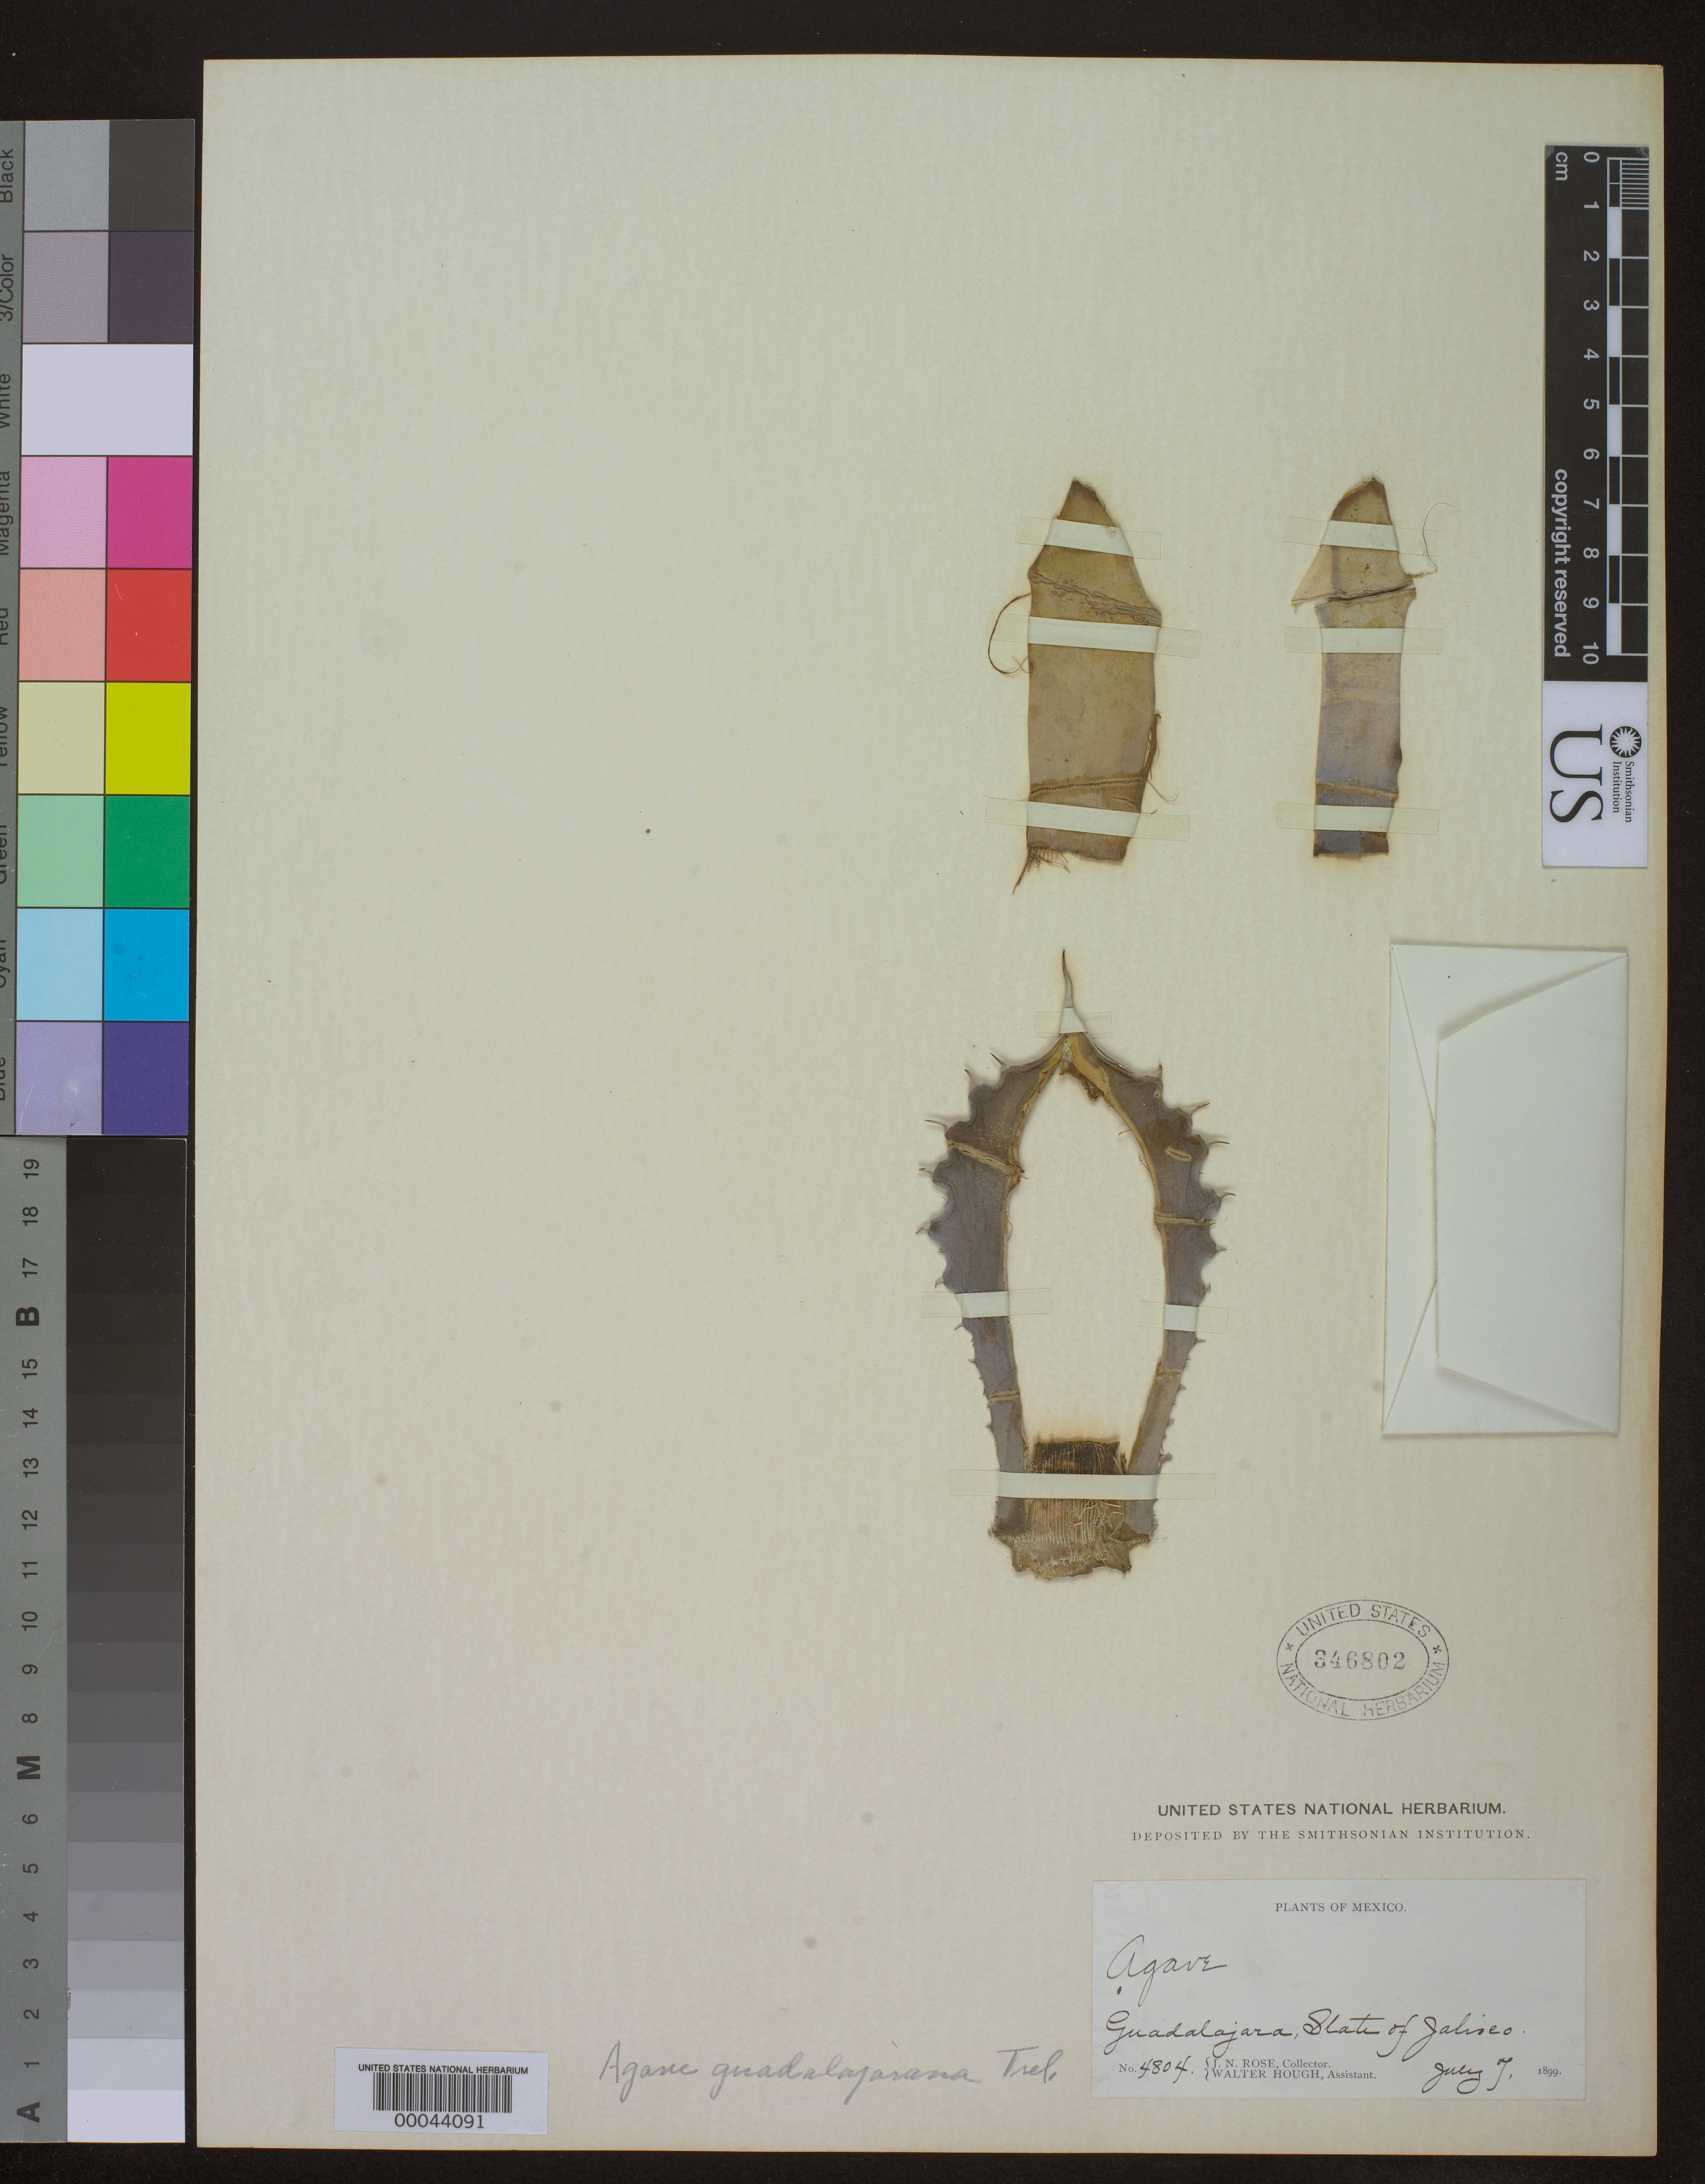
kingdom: Plantae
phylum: Tracheophyta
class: Liliopsida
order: Asparagales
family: Asparagaceae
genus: Agave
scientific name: Agave guadalajarana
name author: Trel.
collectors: J. N. Rose & W. Hough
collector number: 4804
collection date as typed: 07 Jul 1899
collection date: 1899-07-07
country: Mexico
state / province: Jalisco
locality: Guadalajara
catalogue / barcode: US 346802